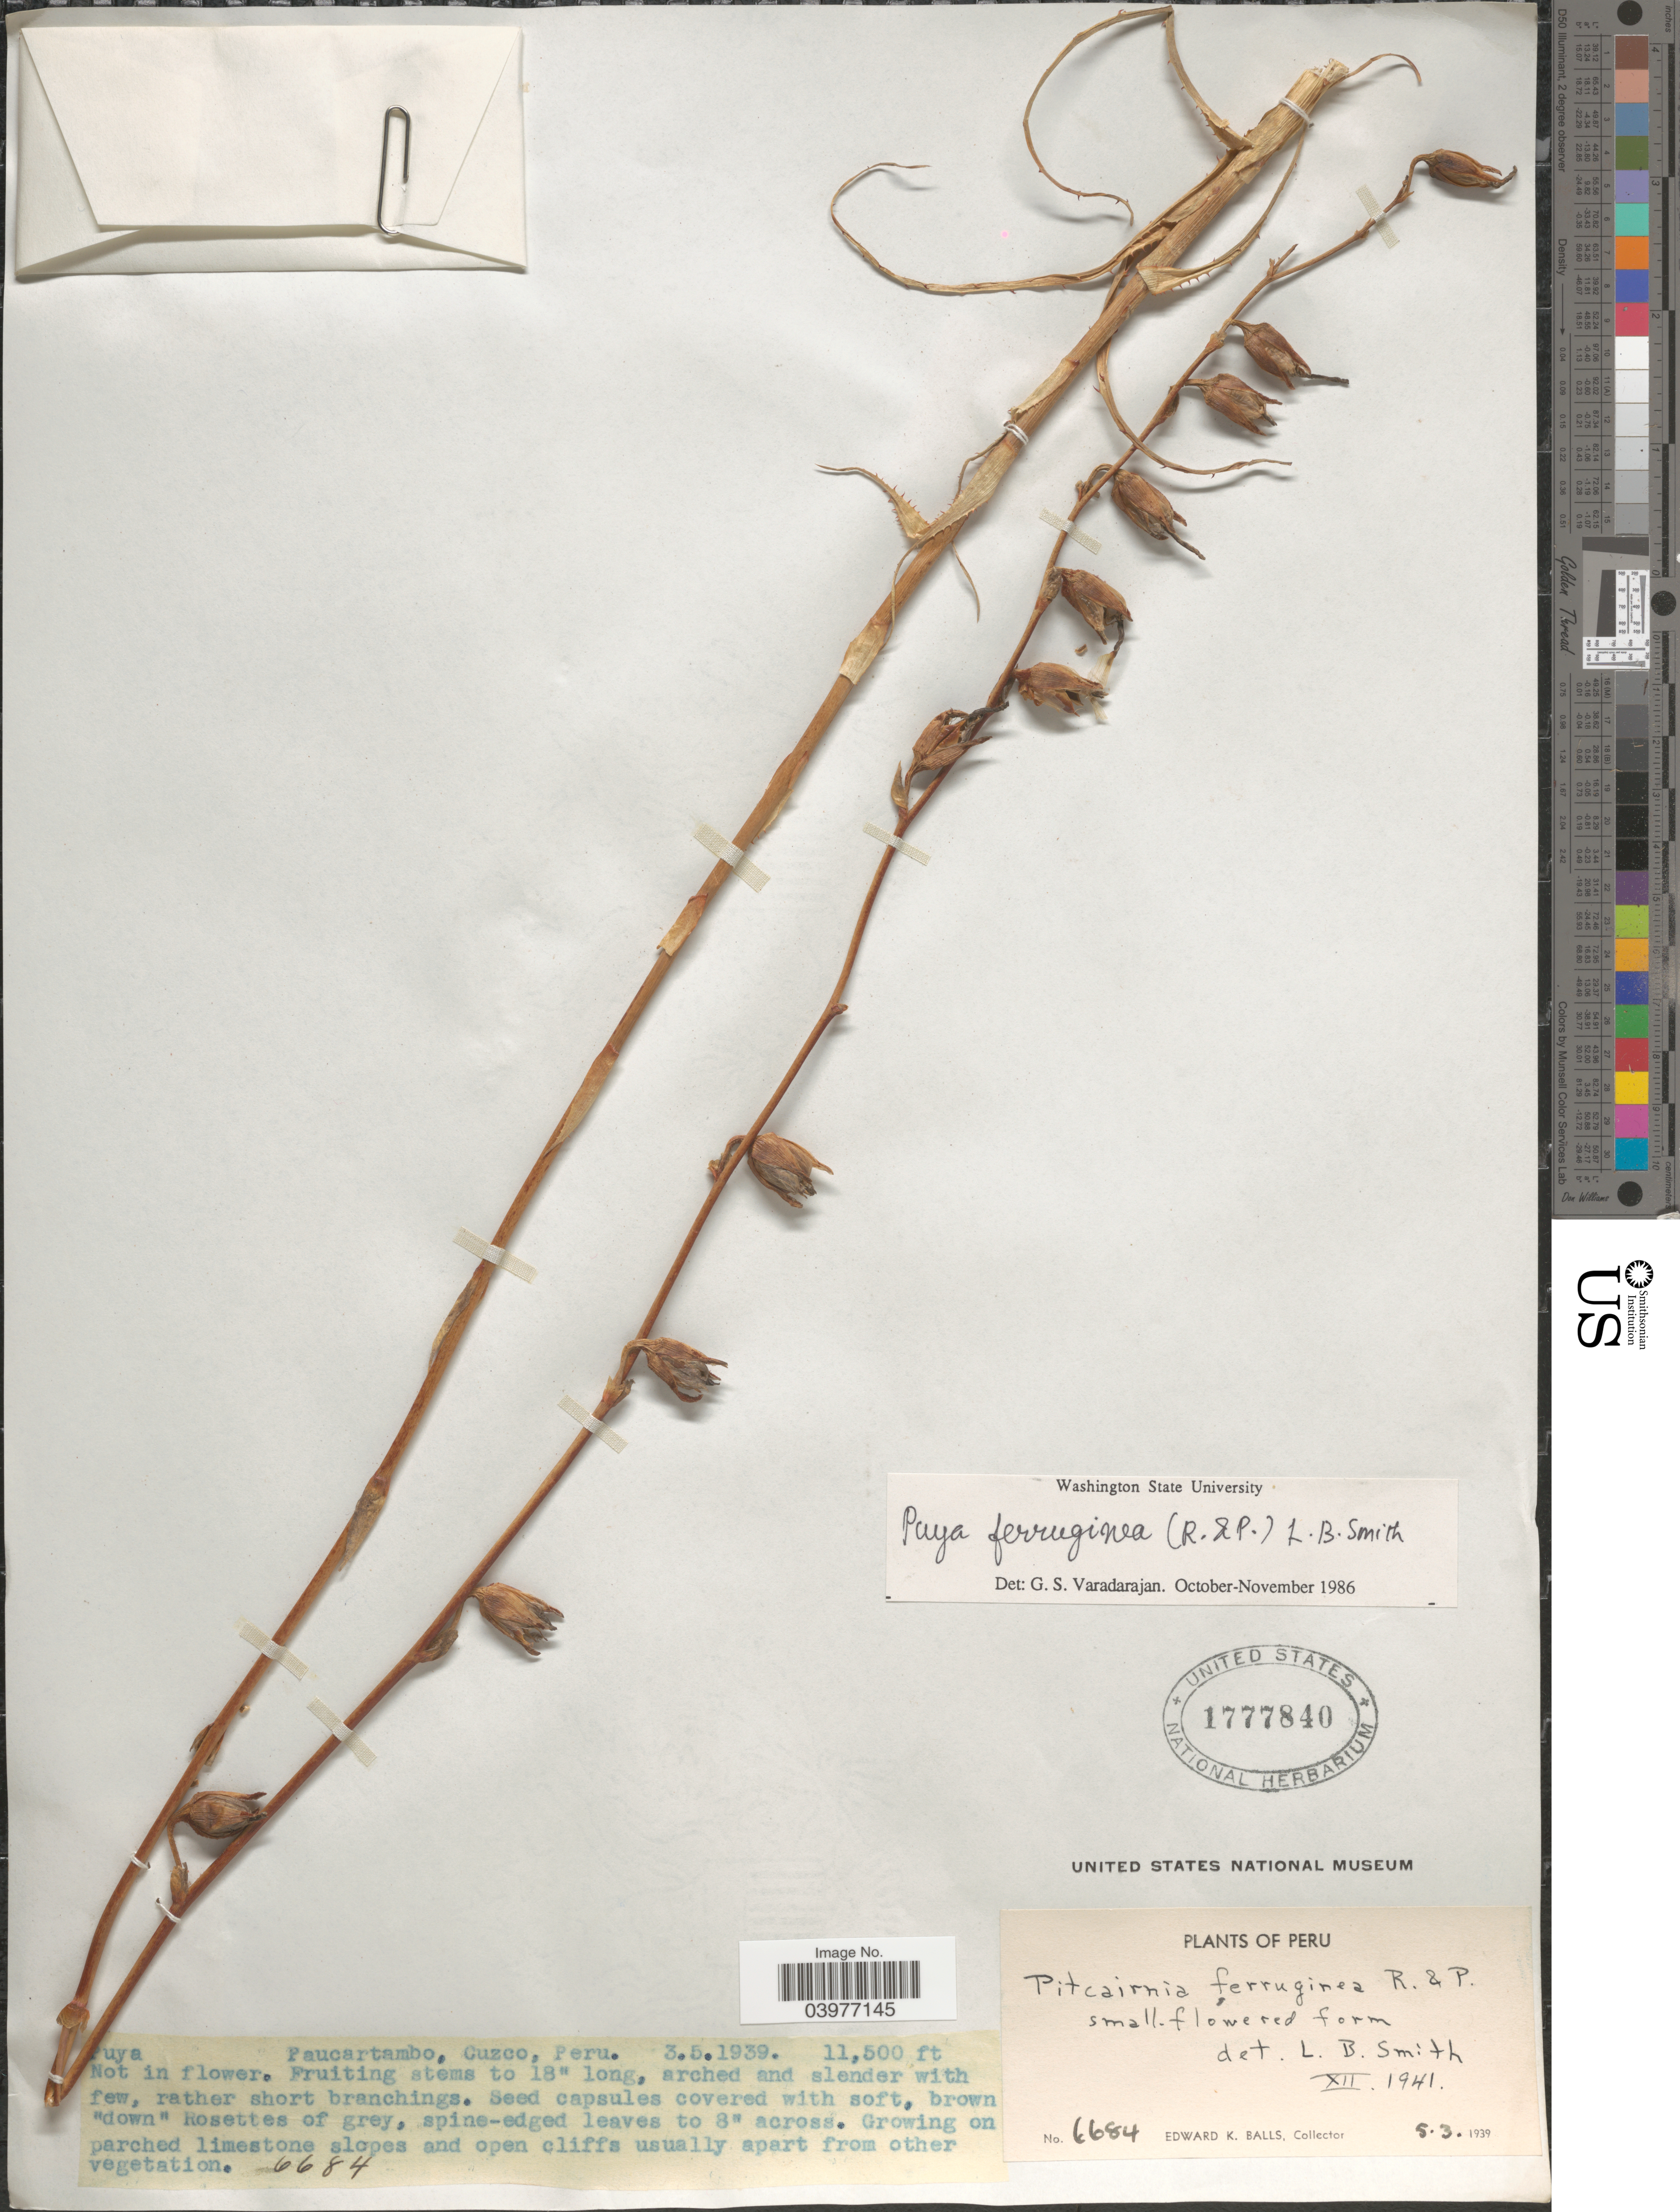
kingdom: Plantae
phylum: Tracheophyta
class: Liliopsida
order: Poales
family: Bromeliaceae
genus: Puya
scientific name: Puya ferruginea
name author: (Ruiz & Pav.) L.B. Sm.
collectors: E. K. Balls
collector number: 6684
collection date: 1939-03-05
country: Peru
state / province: Cusco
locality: Paucartambo, Cuzco.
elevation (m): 3505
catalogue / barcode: US 1777840